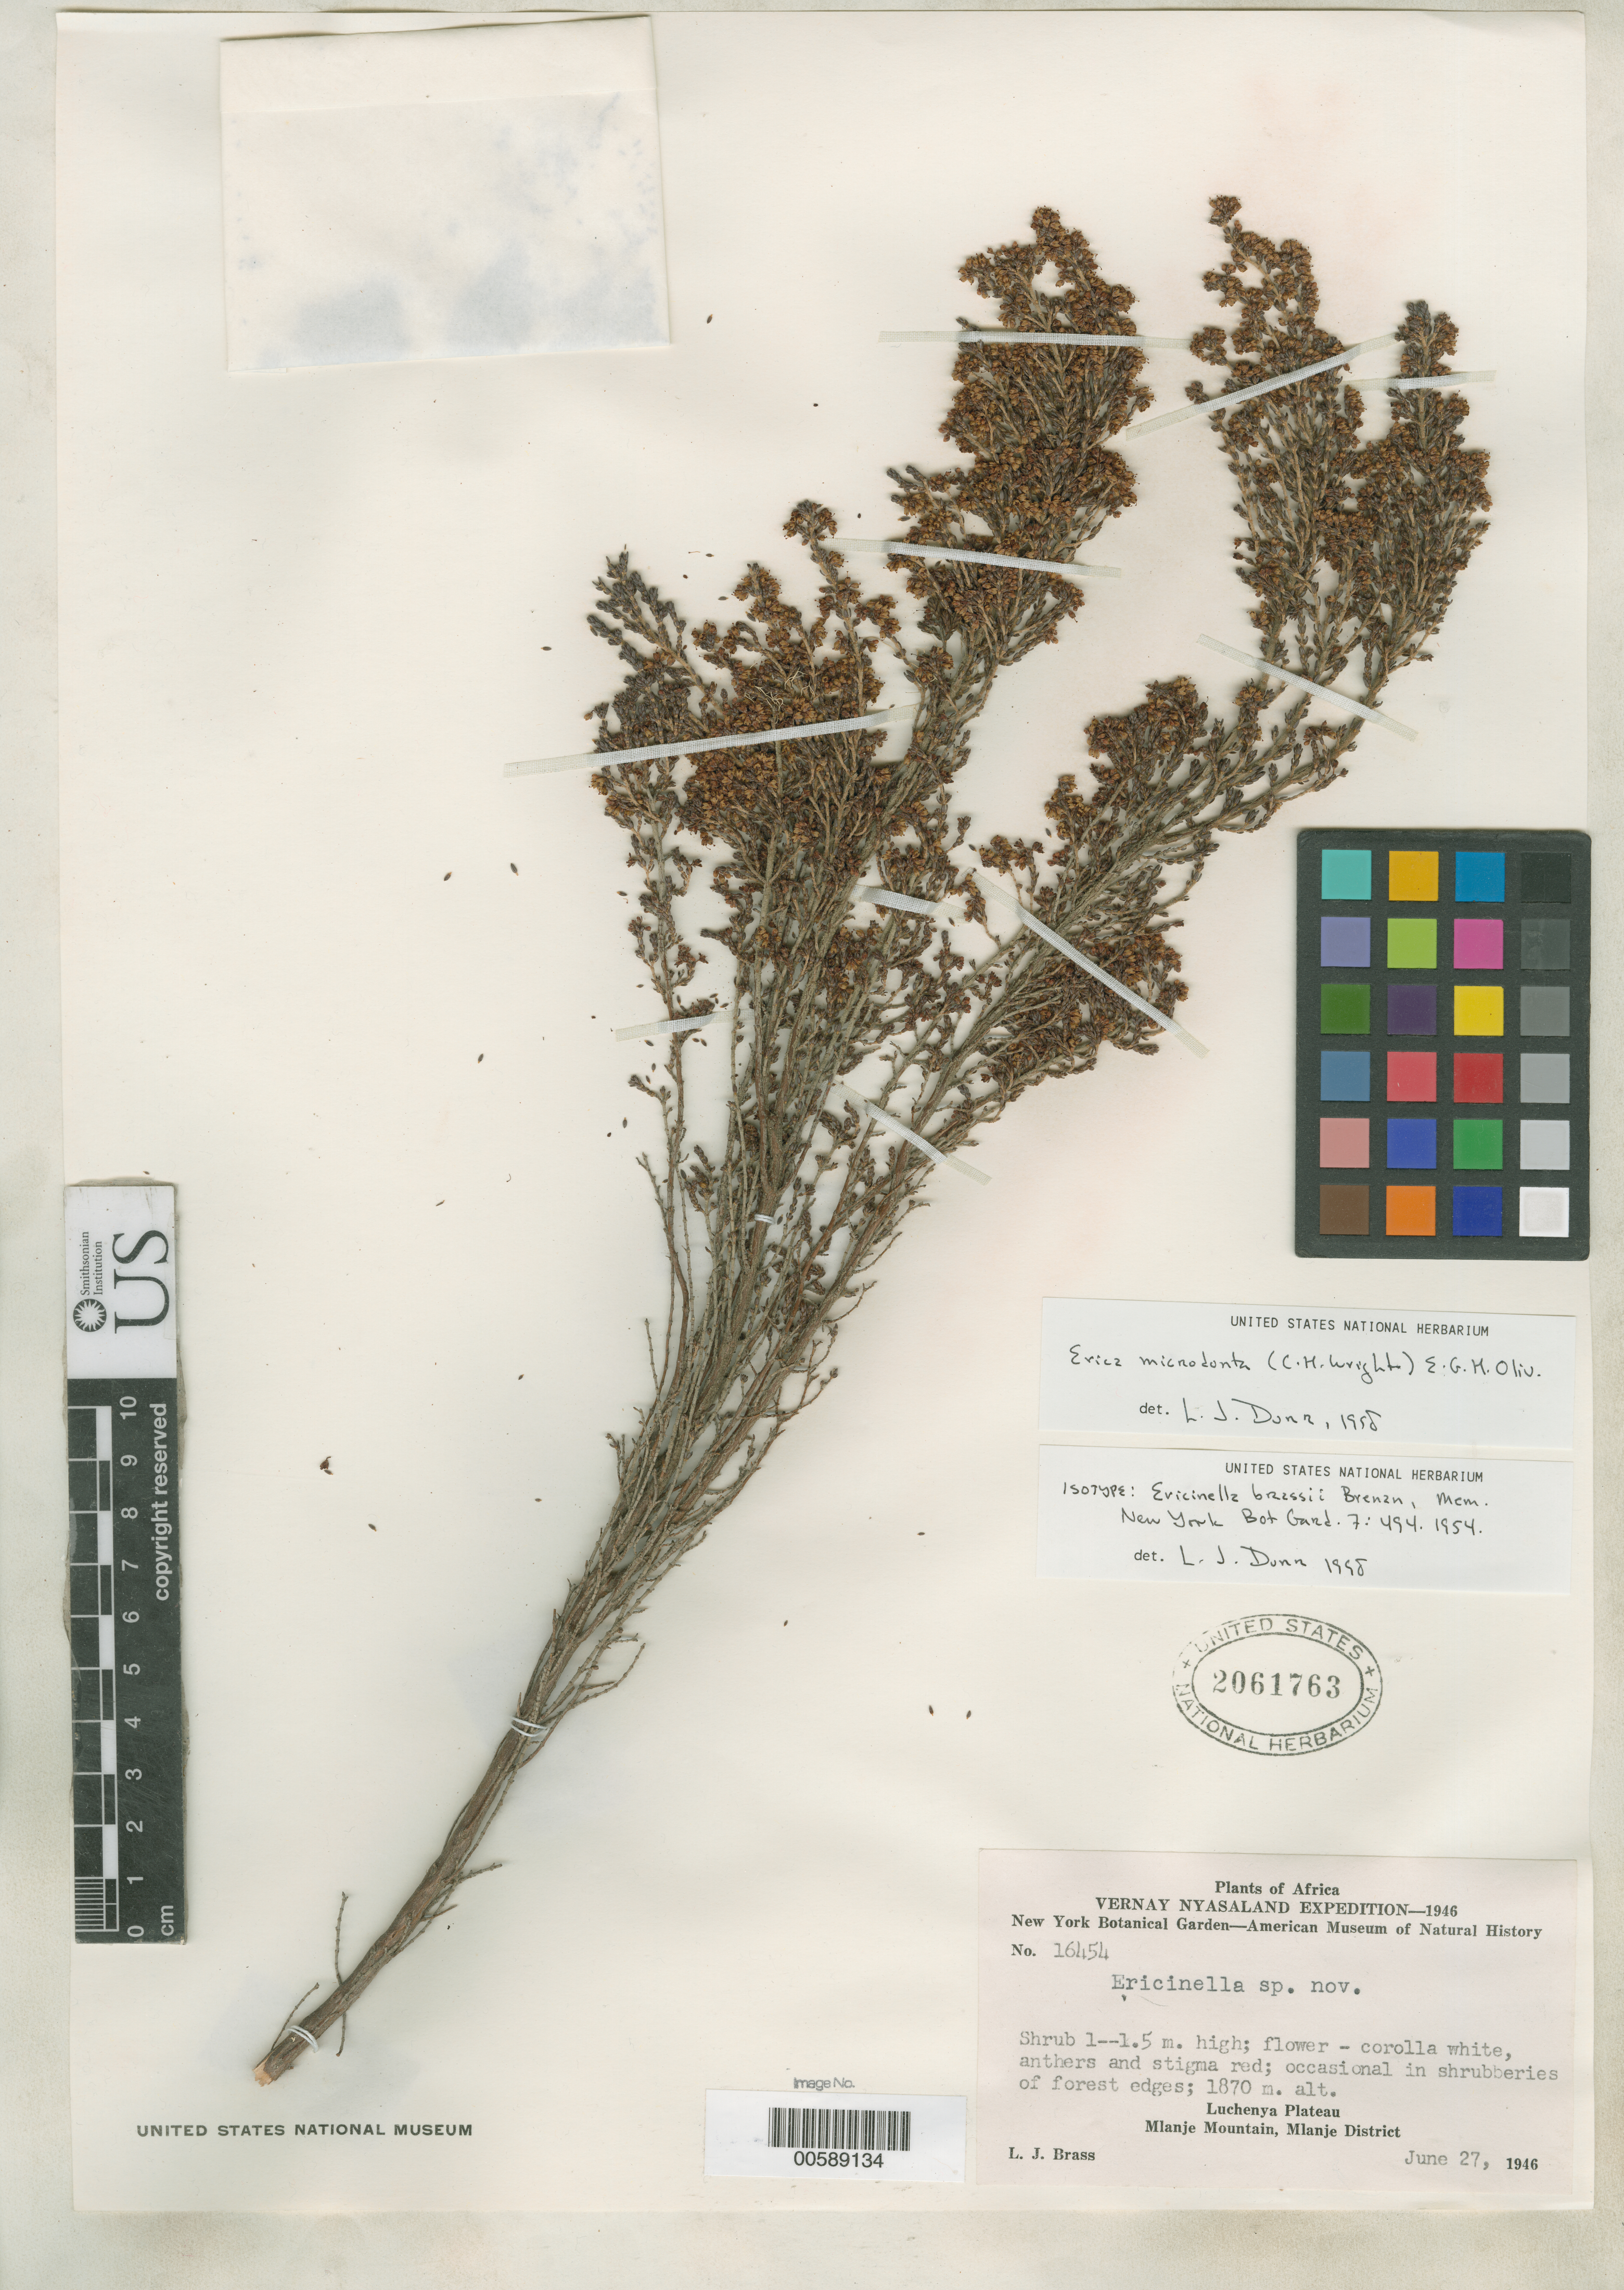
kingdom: Plantae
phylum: Tracheophyta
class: Magnoliopsida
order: Ericales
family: Ericaceae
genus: Ericinella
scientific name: Ericinella brassii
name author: Brenan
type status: Isotype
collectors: L. J. Brass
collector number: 16454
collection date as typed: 27 Jun 1946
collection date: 1946-06-27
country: Malawi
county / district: Mlanje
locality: Mlanje Mountain, Luchenya Plateau, Vernay Nyasaland.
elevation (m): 1870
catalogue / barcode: US 2061763